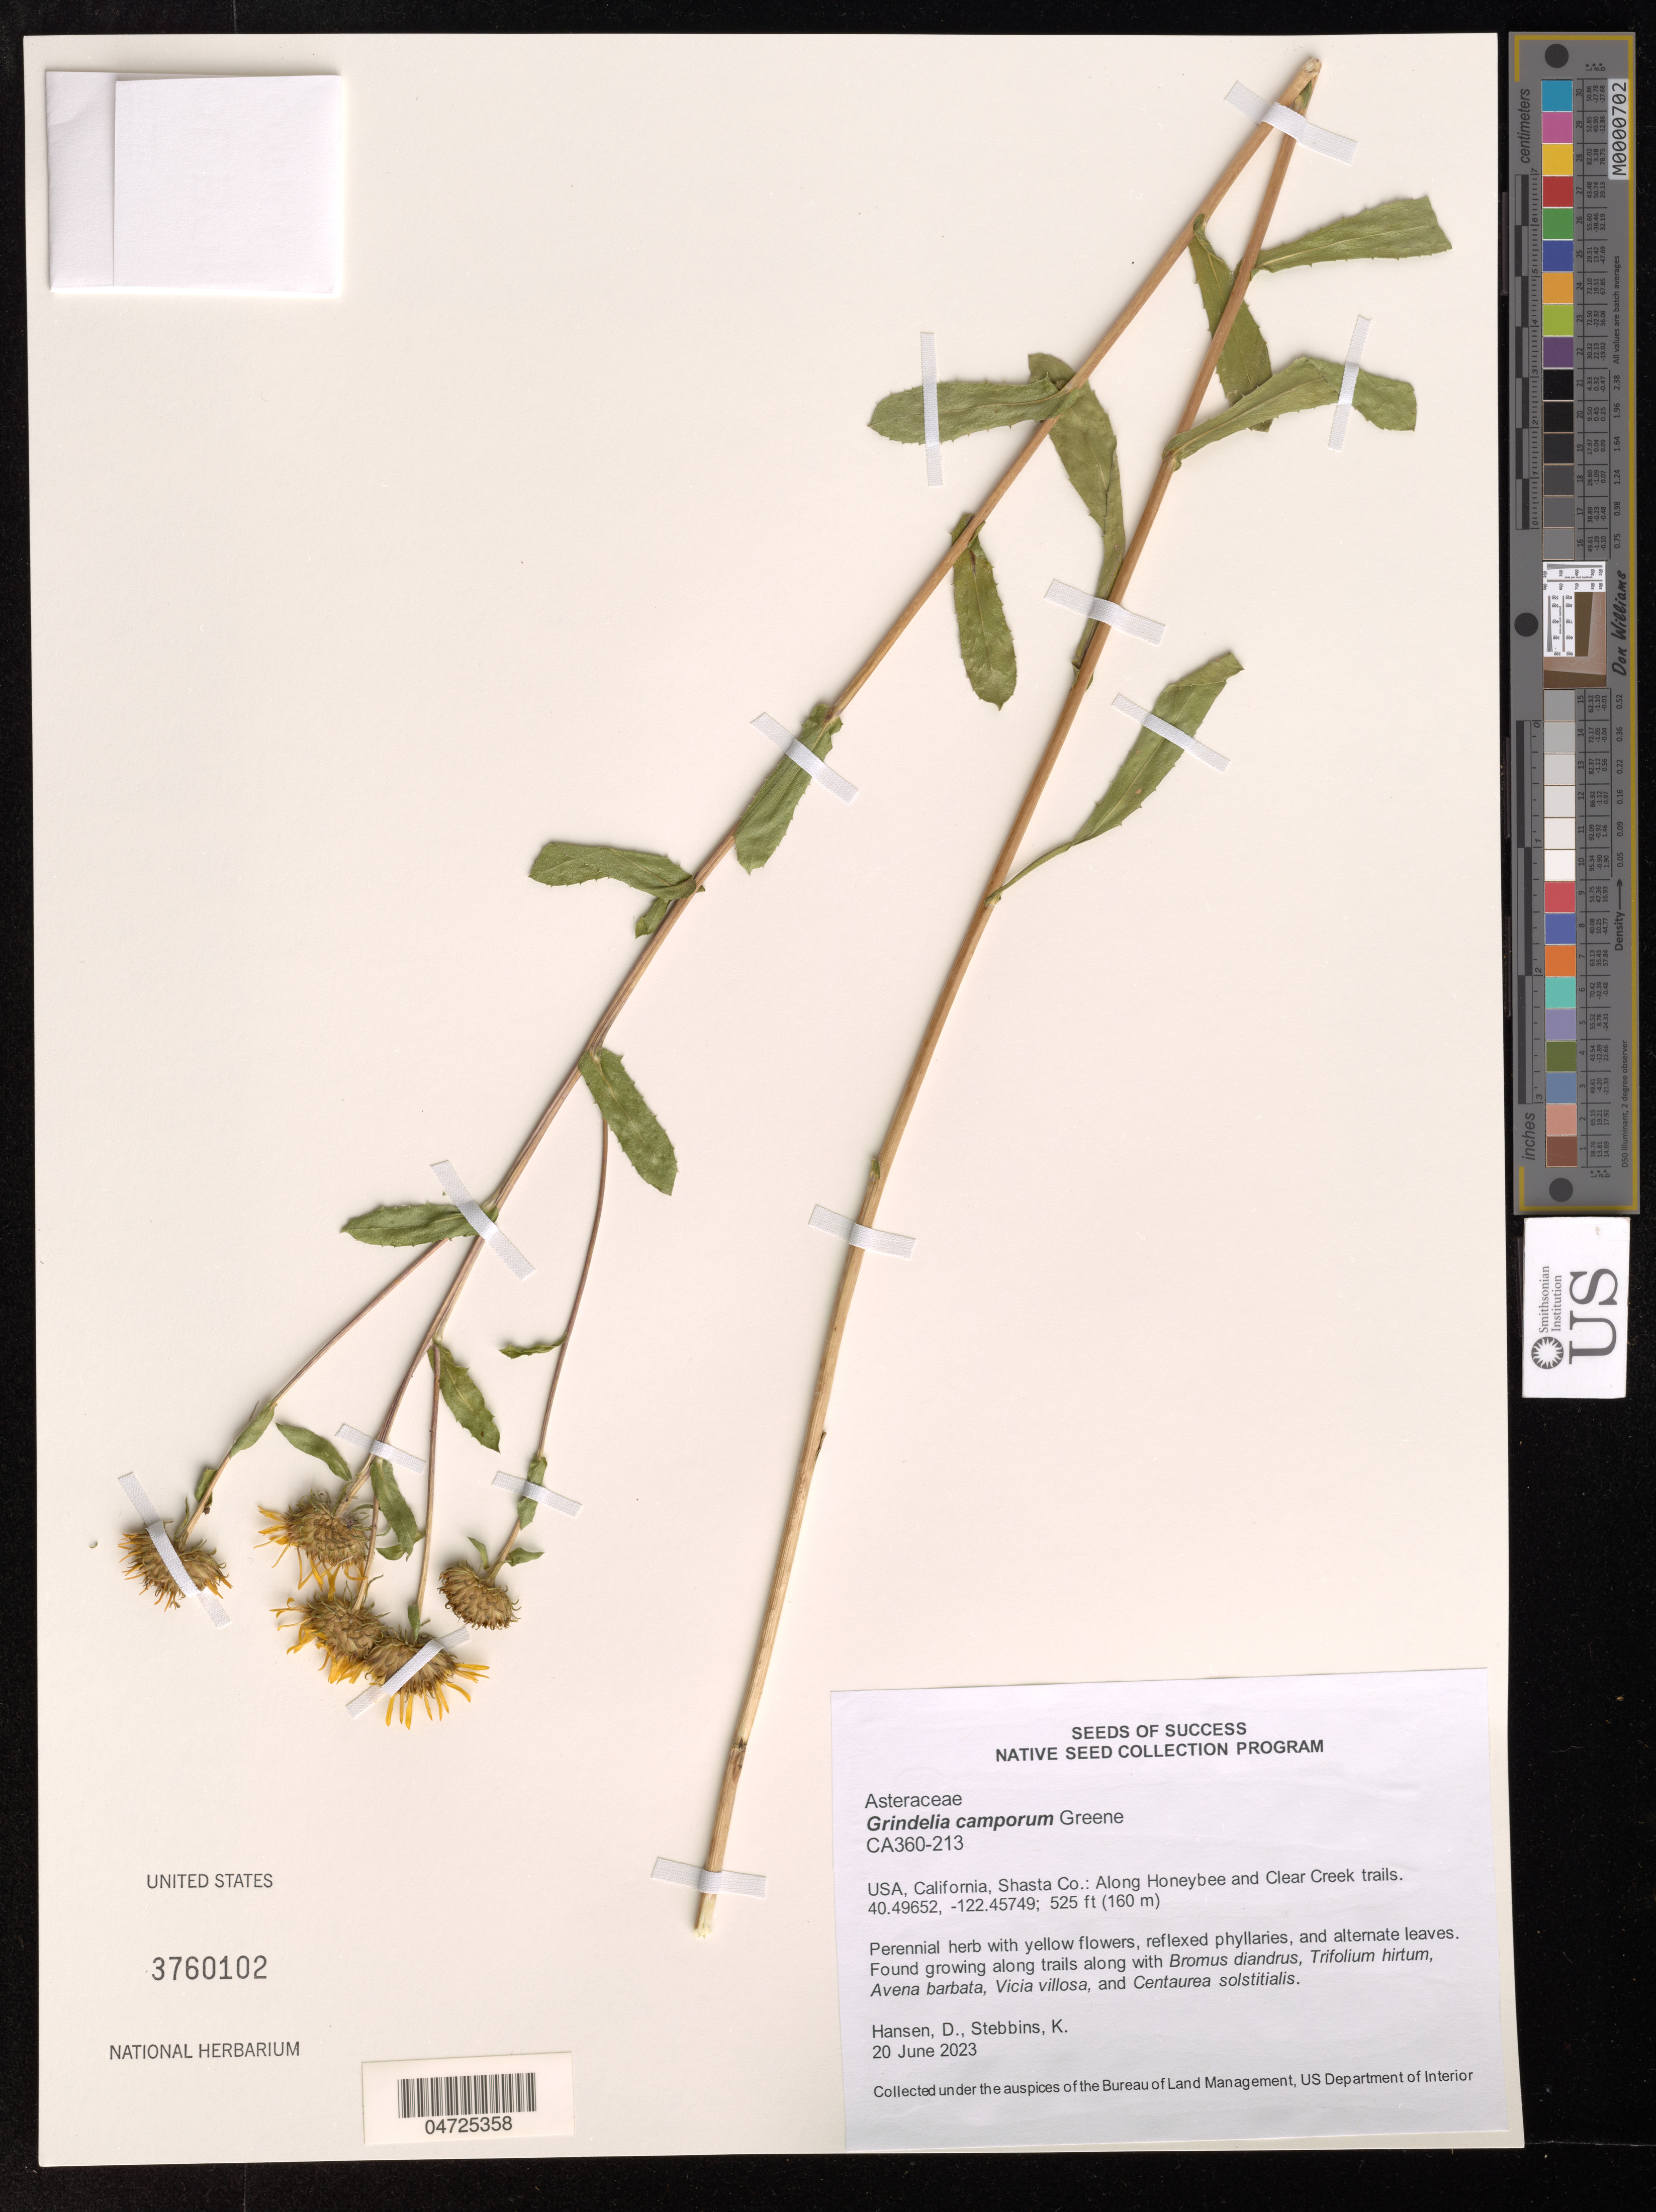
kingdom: Plantae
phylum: Tracheophyta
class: Magnoliopsida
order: Asterales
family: Asteraceae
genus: Grindelia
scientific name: Grindelia camporum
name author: Greene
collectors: D. Hansen & K. Stebbins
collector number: CA360-213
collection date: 2023-06-20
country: United States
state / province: California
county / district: Shasta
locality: Shasta Co.: Along Honeybee and Clear Creek trails.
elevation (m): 160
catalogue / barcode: US 3760102